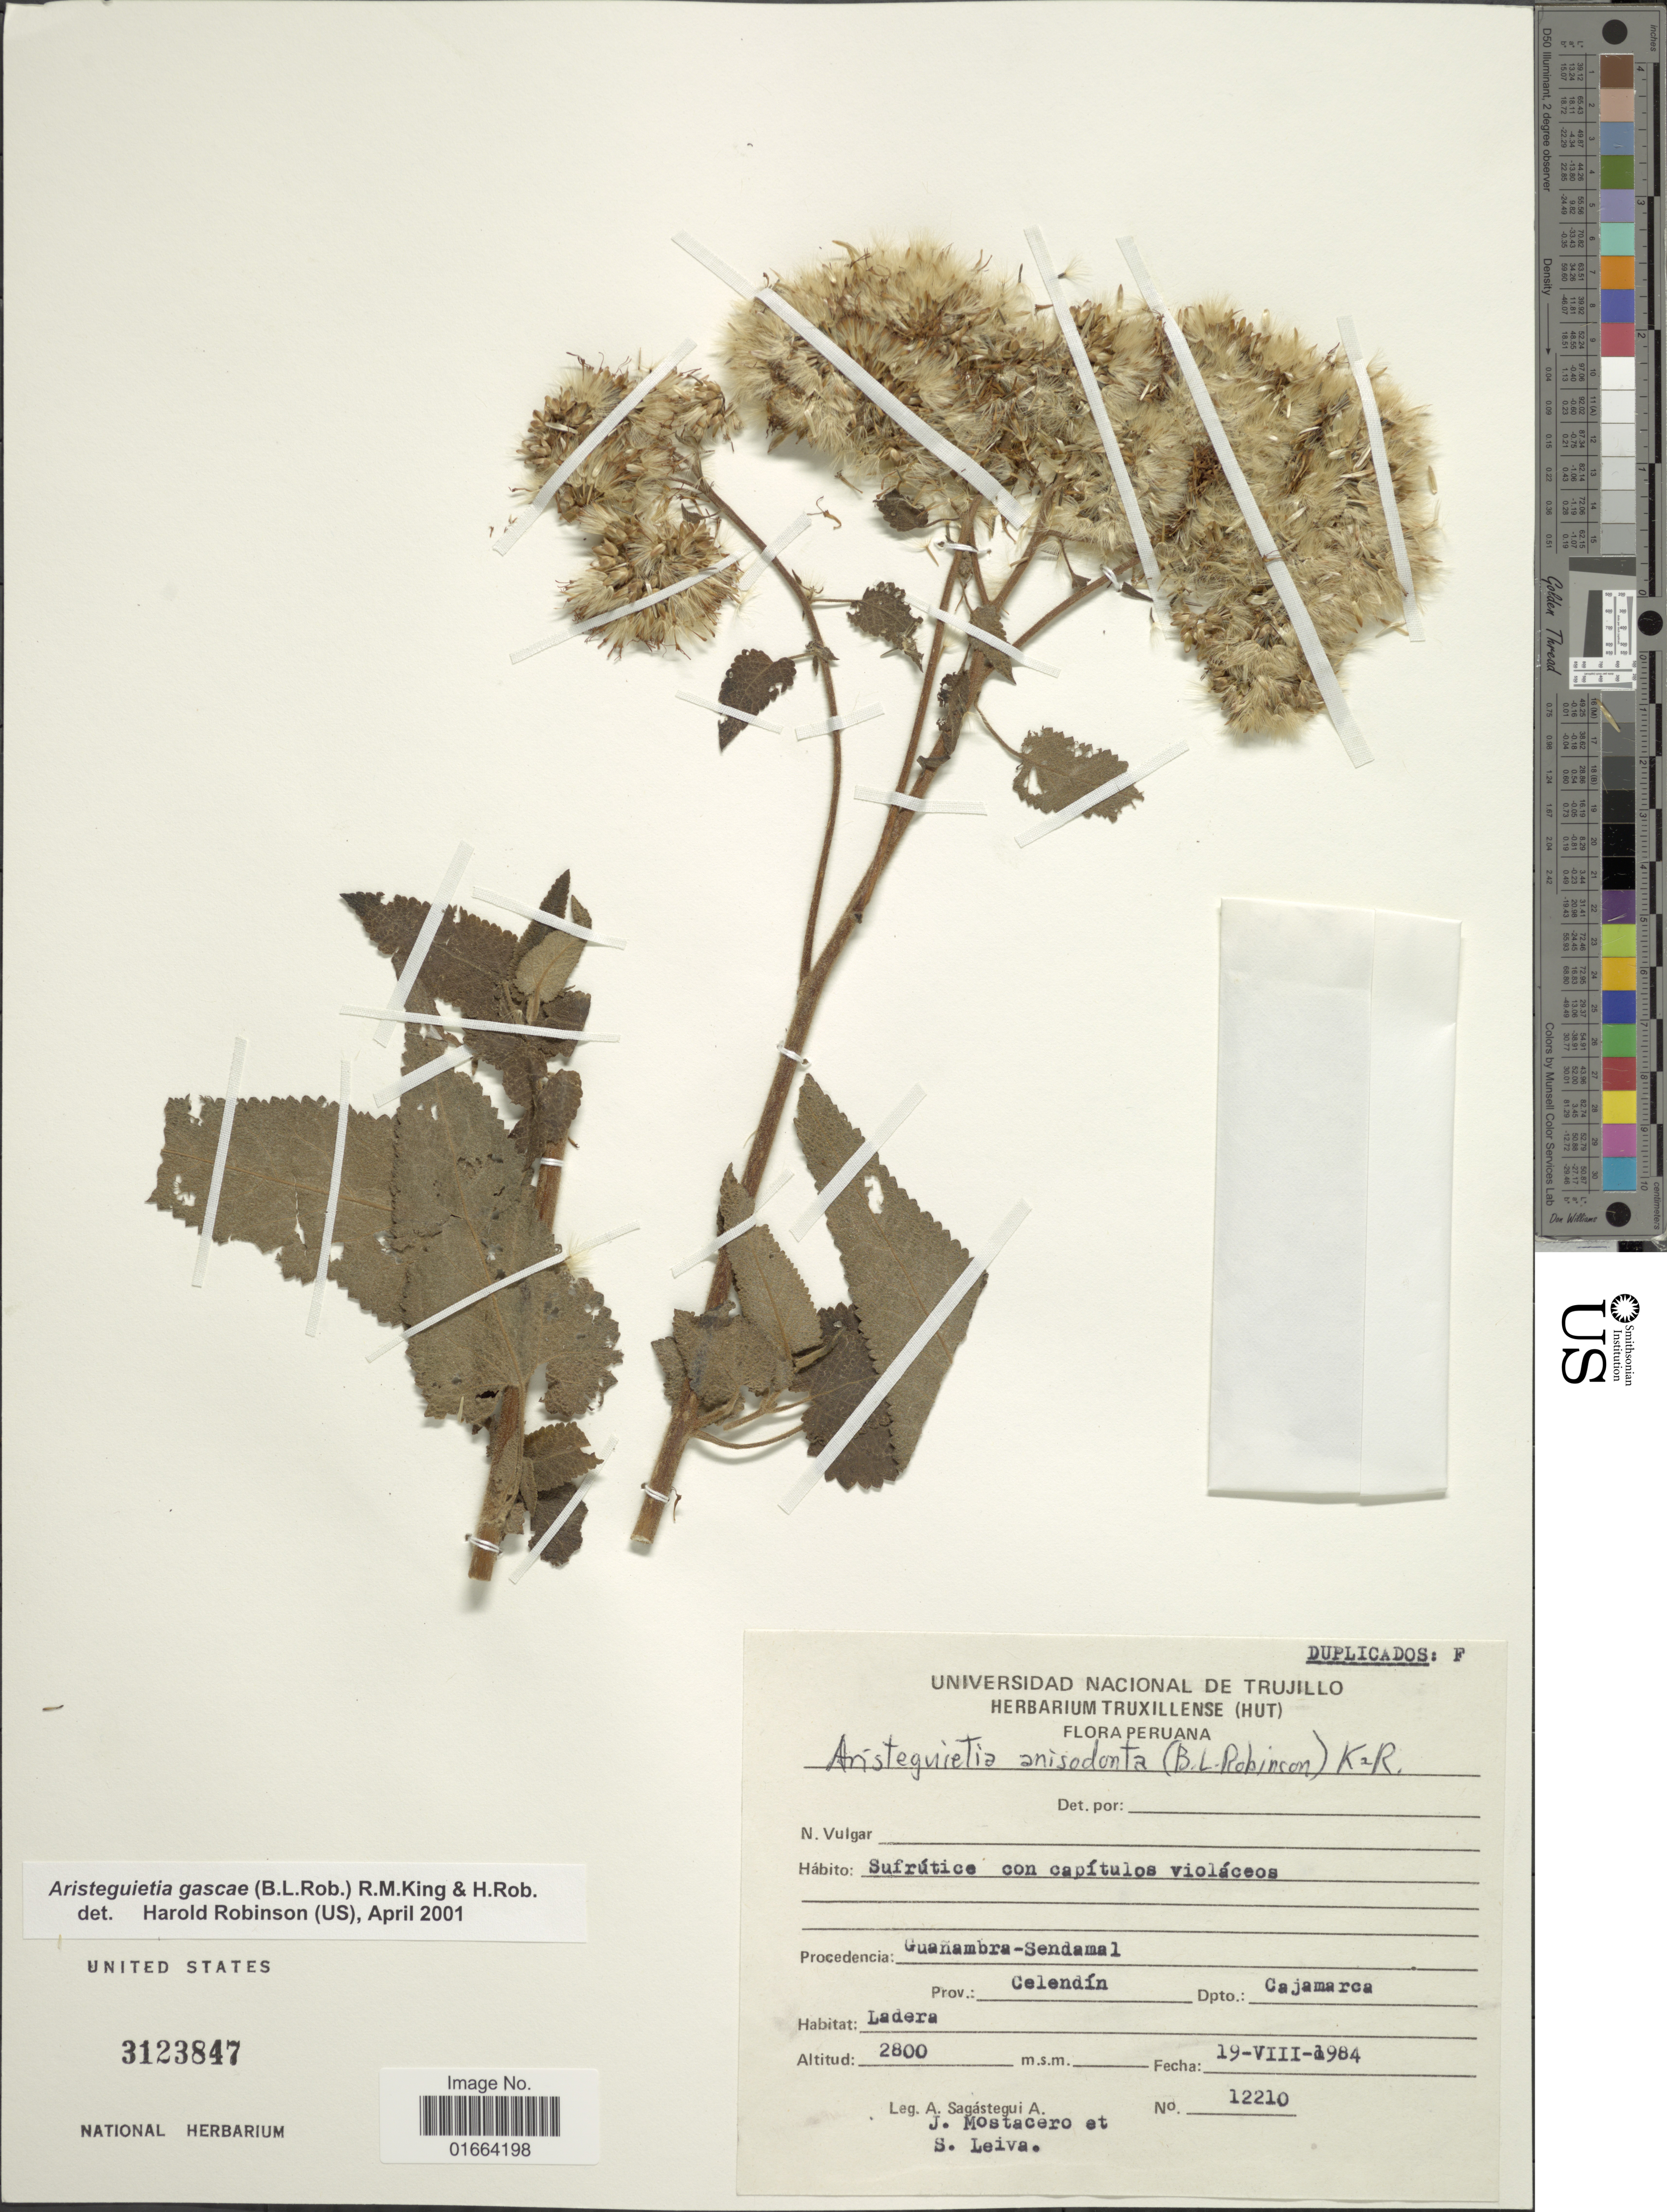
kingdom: Plantae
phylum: Tracheophyta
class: Magnoliopsida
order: Asterales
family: Asteraceae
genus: Aristeguietia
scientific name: Aristeguietia gascae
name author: (B.L. Rob.) R.M. King & H. Rob.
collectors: A. Sagástegui A., J. Mostacero & S. Leiva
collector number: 12210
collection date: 1984-08-19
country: Peru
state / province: Cajamarca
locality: Guañambra-Sendamal. Prov.: Celendín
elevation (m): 2800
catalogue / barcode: US 3123847